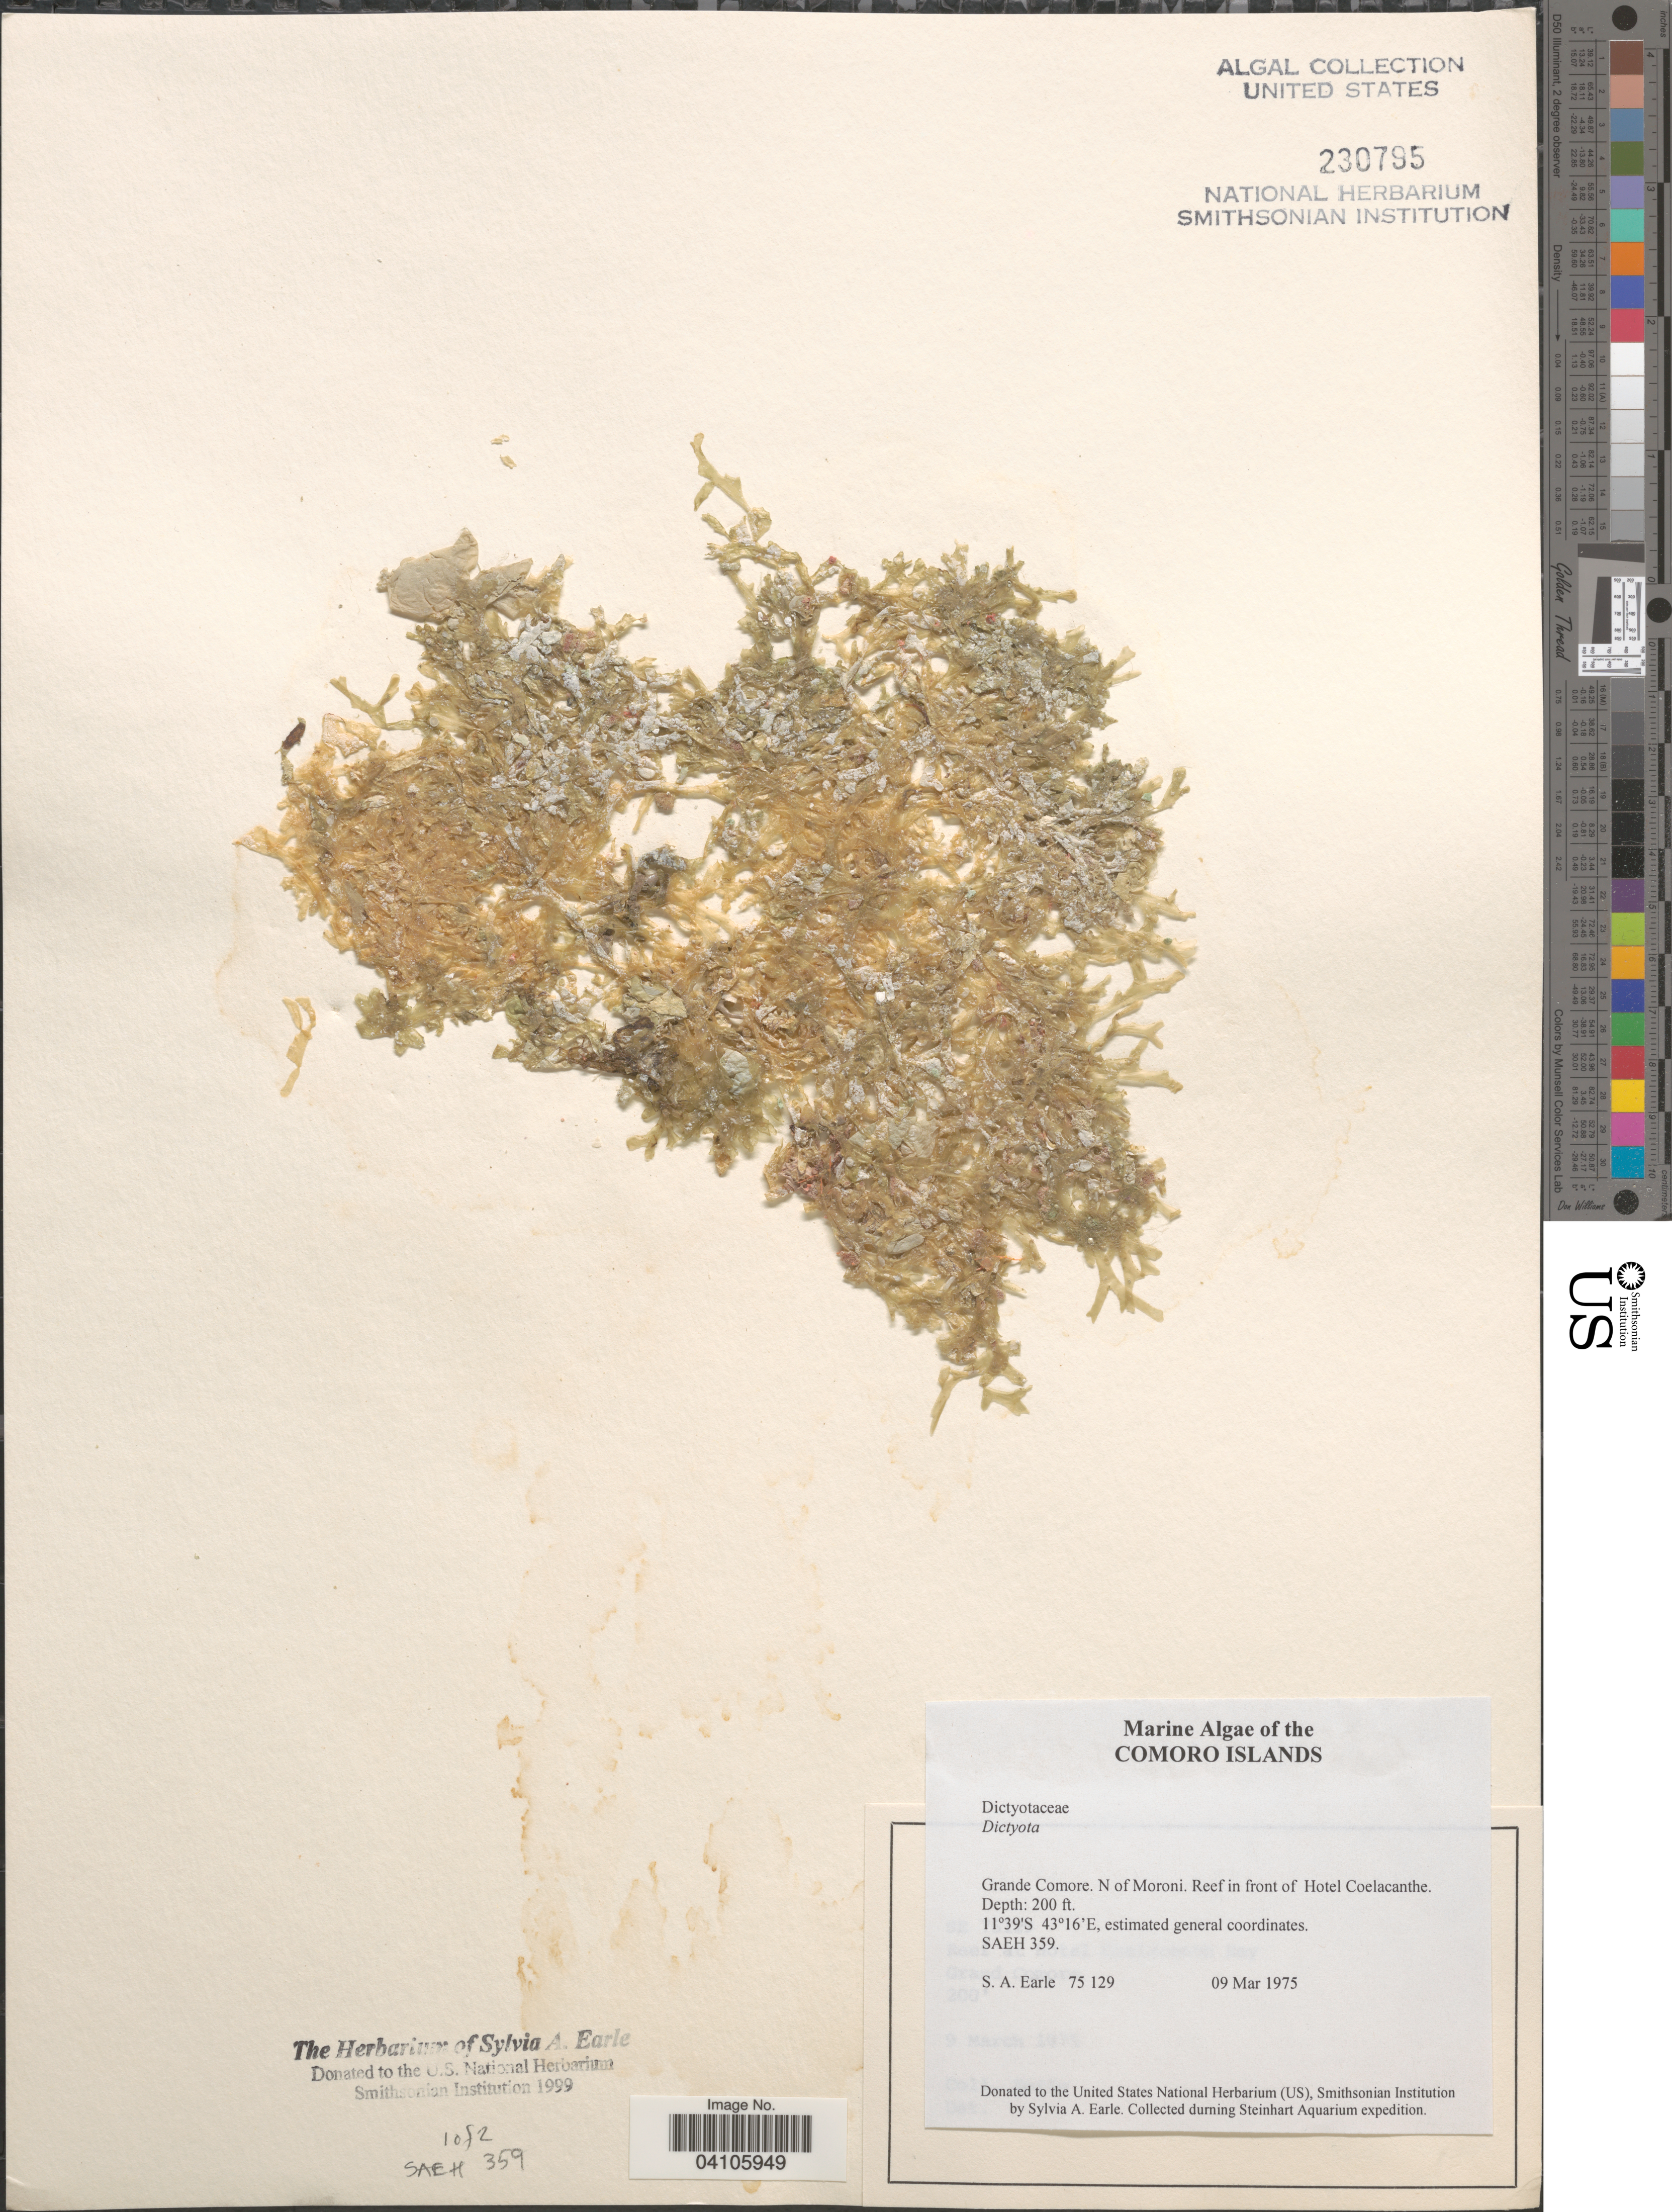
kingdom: Chromista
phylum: Ochrophyta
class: Phaeophyceae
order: Dictyotales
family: Dictyotaceae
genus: Dictyota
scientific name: Dictyota sp.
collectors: S. A. Earle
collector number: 75129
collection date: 1975-03-09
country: Comoros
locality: Grande Comore. N of Moroni. Reef in front of Hotel Coelacanthe. Steinhart Aquarium expedition.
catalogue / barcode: US 230795